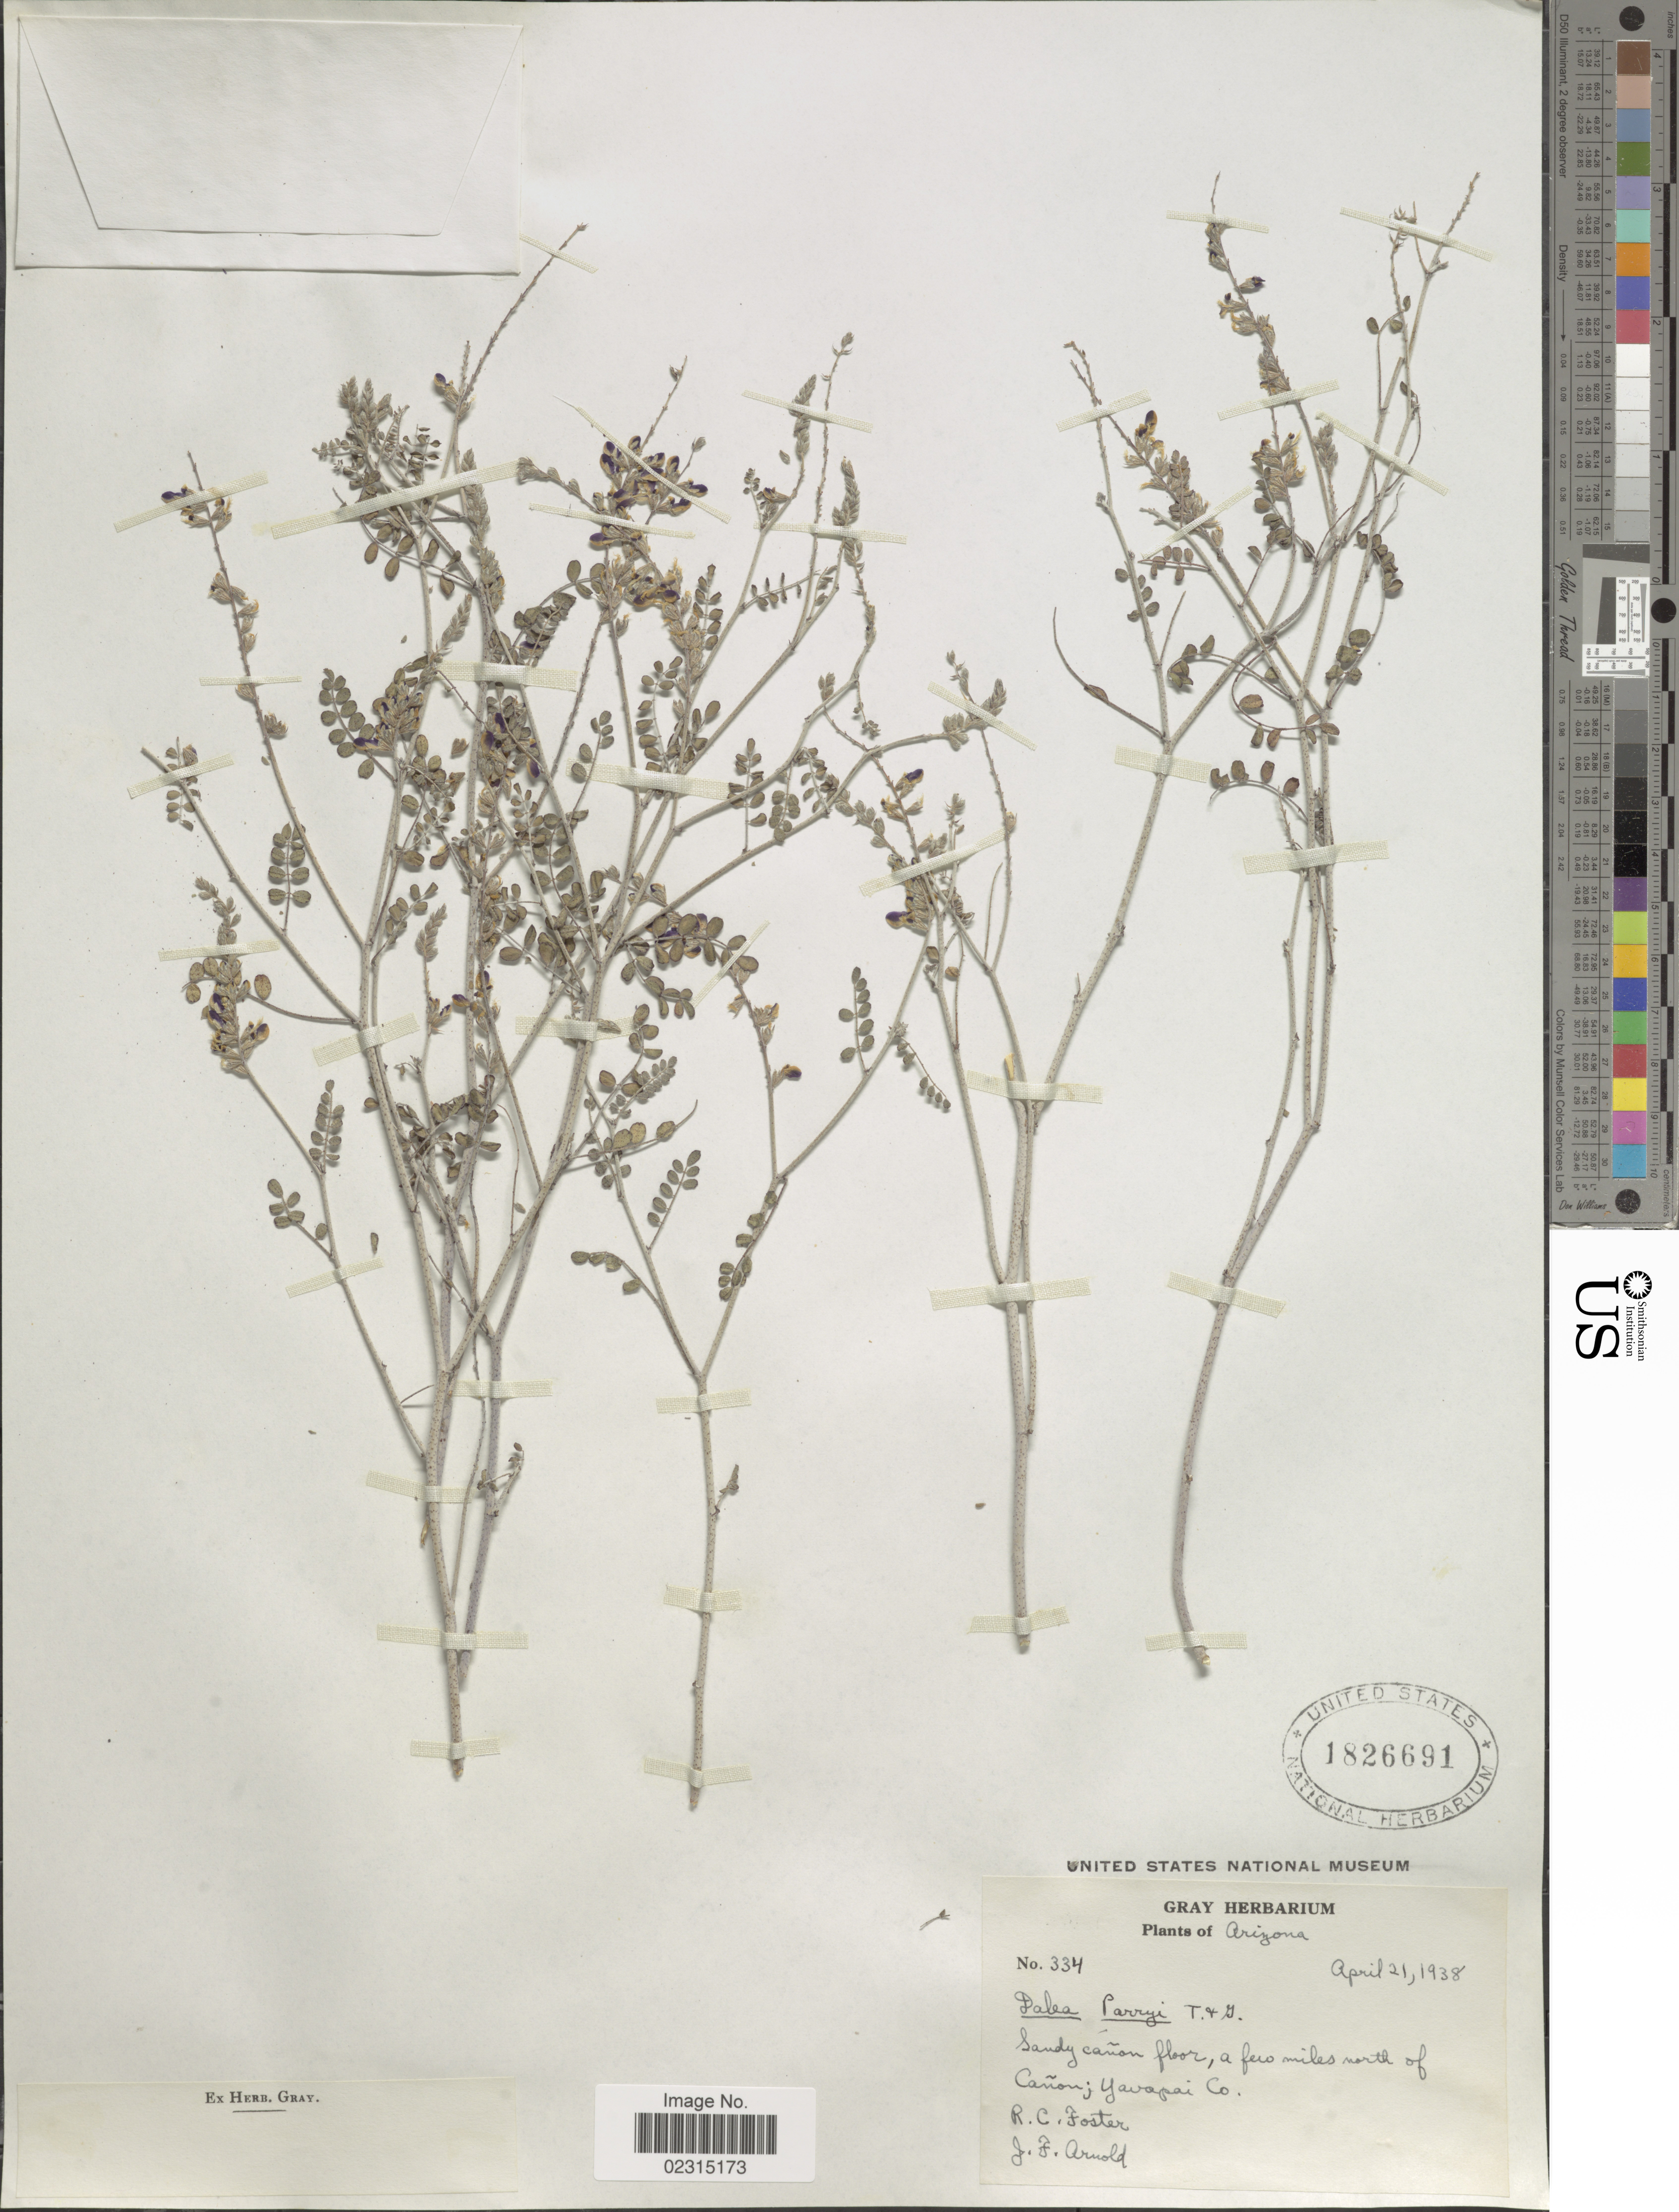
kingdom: Plantae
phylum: Tracheophyta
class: Magnoliopsida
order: Fabales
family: Fabaceae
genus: Marina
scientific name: Marina parryi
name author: (Torr. & A. Gray) Barneby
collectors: R. C. Foster & J. F. Arnold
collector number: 334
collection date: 1938-04-21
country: United States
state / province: Arizona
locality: Sandy cañon floor, a few miles north of Cañon; Yavapai Co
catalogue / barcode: US 1826691